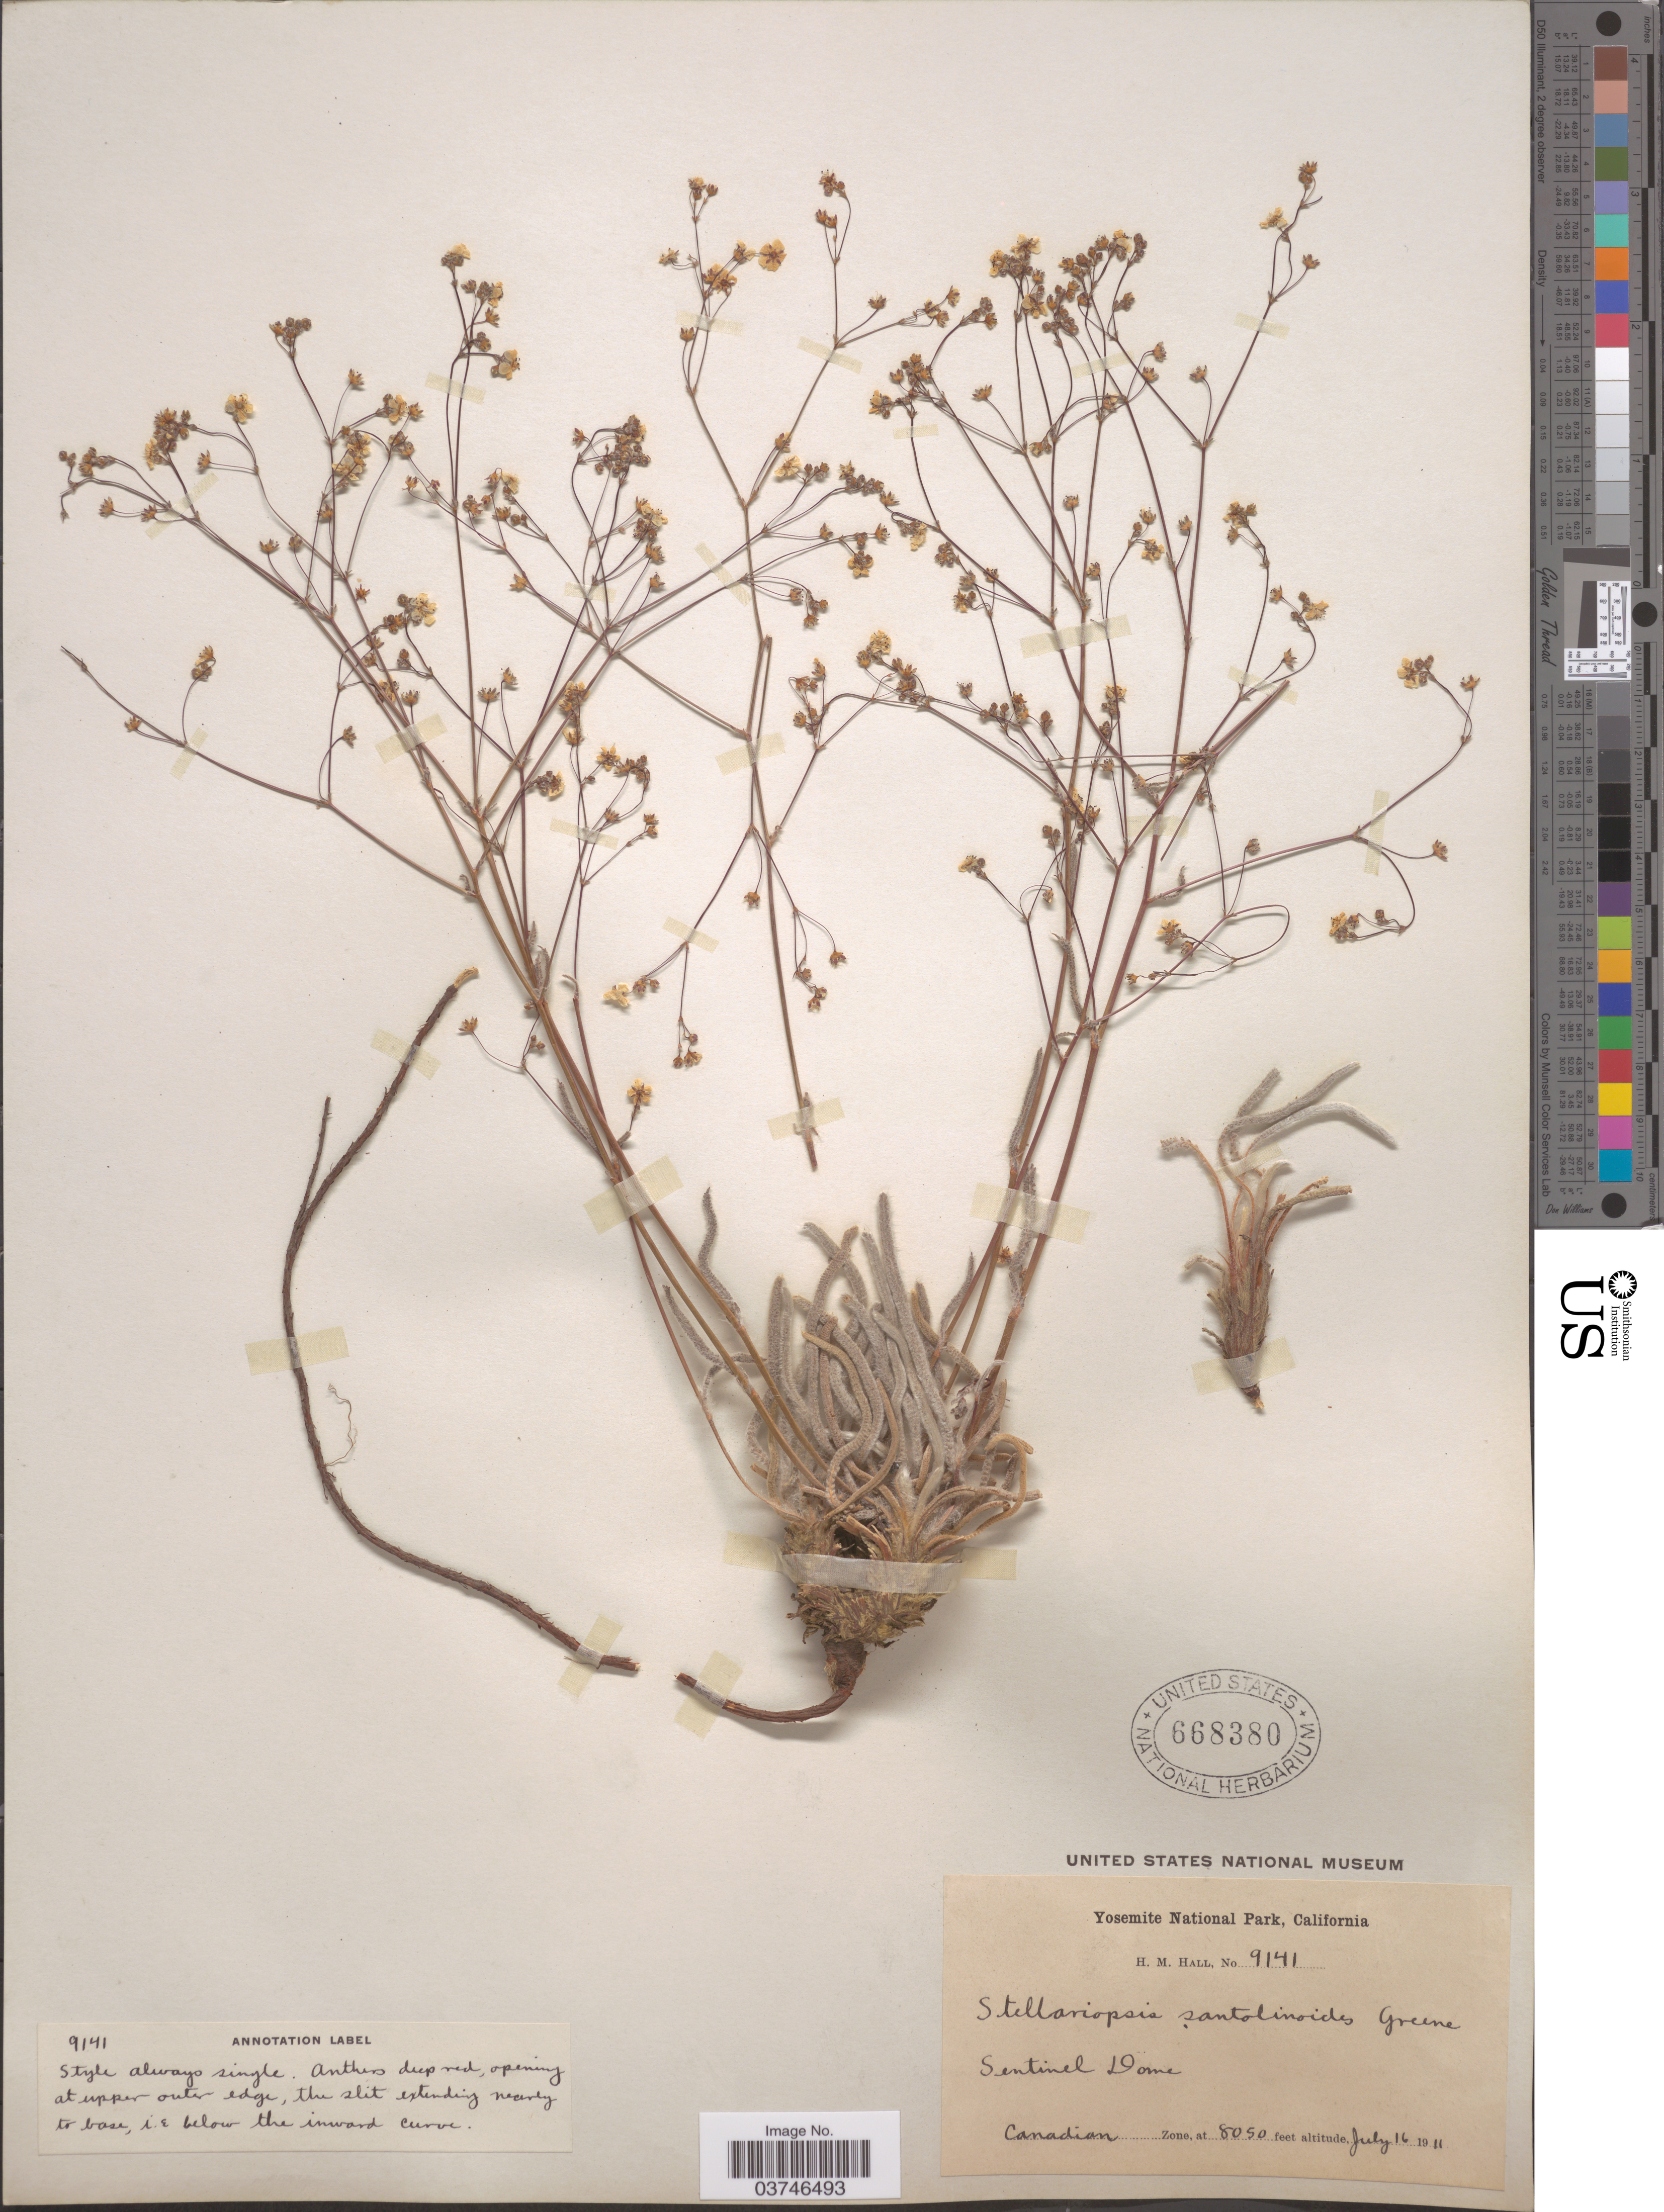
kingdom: Plantae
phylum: Tracheophyta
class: Magnoliopsida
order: Rosales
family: Rosaceae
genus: Potentilla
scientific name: Potentilla santalinoides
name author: (A. Gray) Greene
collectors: H. M. Hall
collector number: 9141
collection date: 1911-07-16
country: United States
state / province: California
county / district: Mariposa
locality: Yosemite National Park. Sentinel Dome. Canadian Zone.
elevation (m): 2454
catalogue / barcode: US 668380